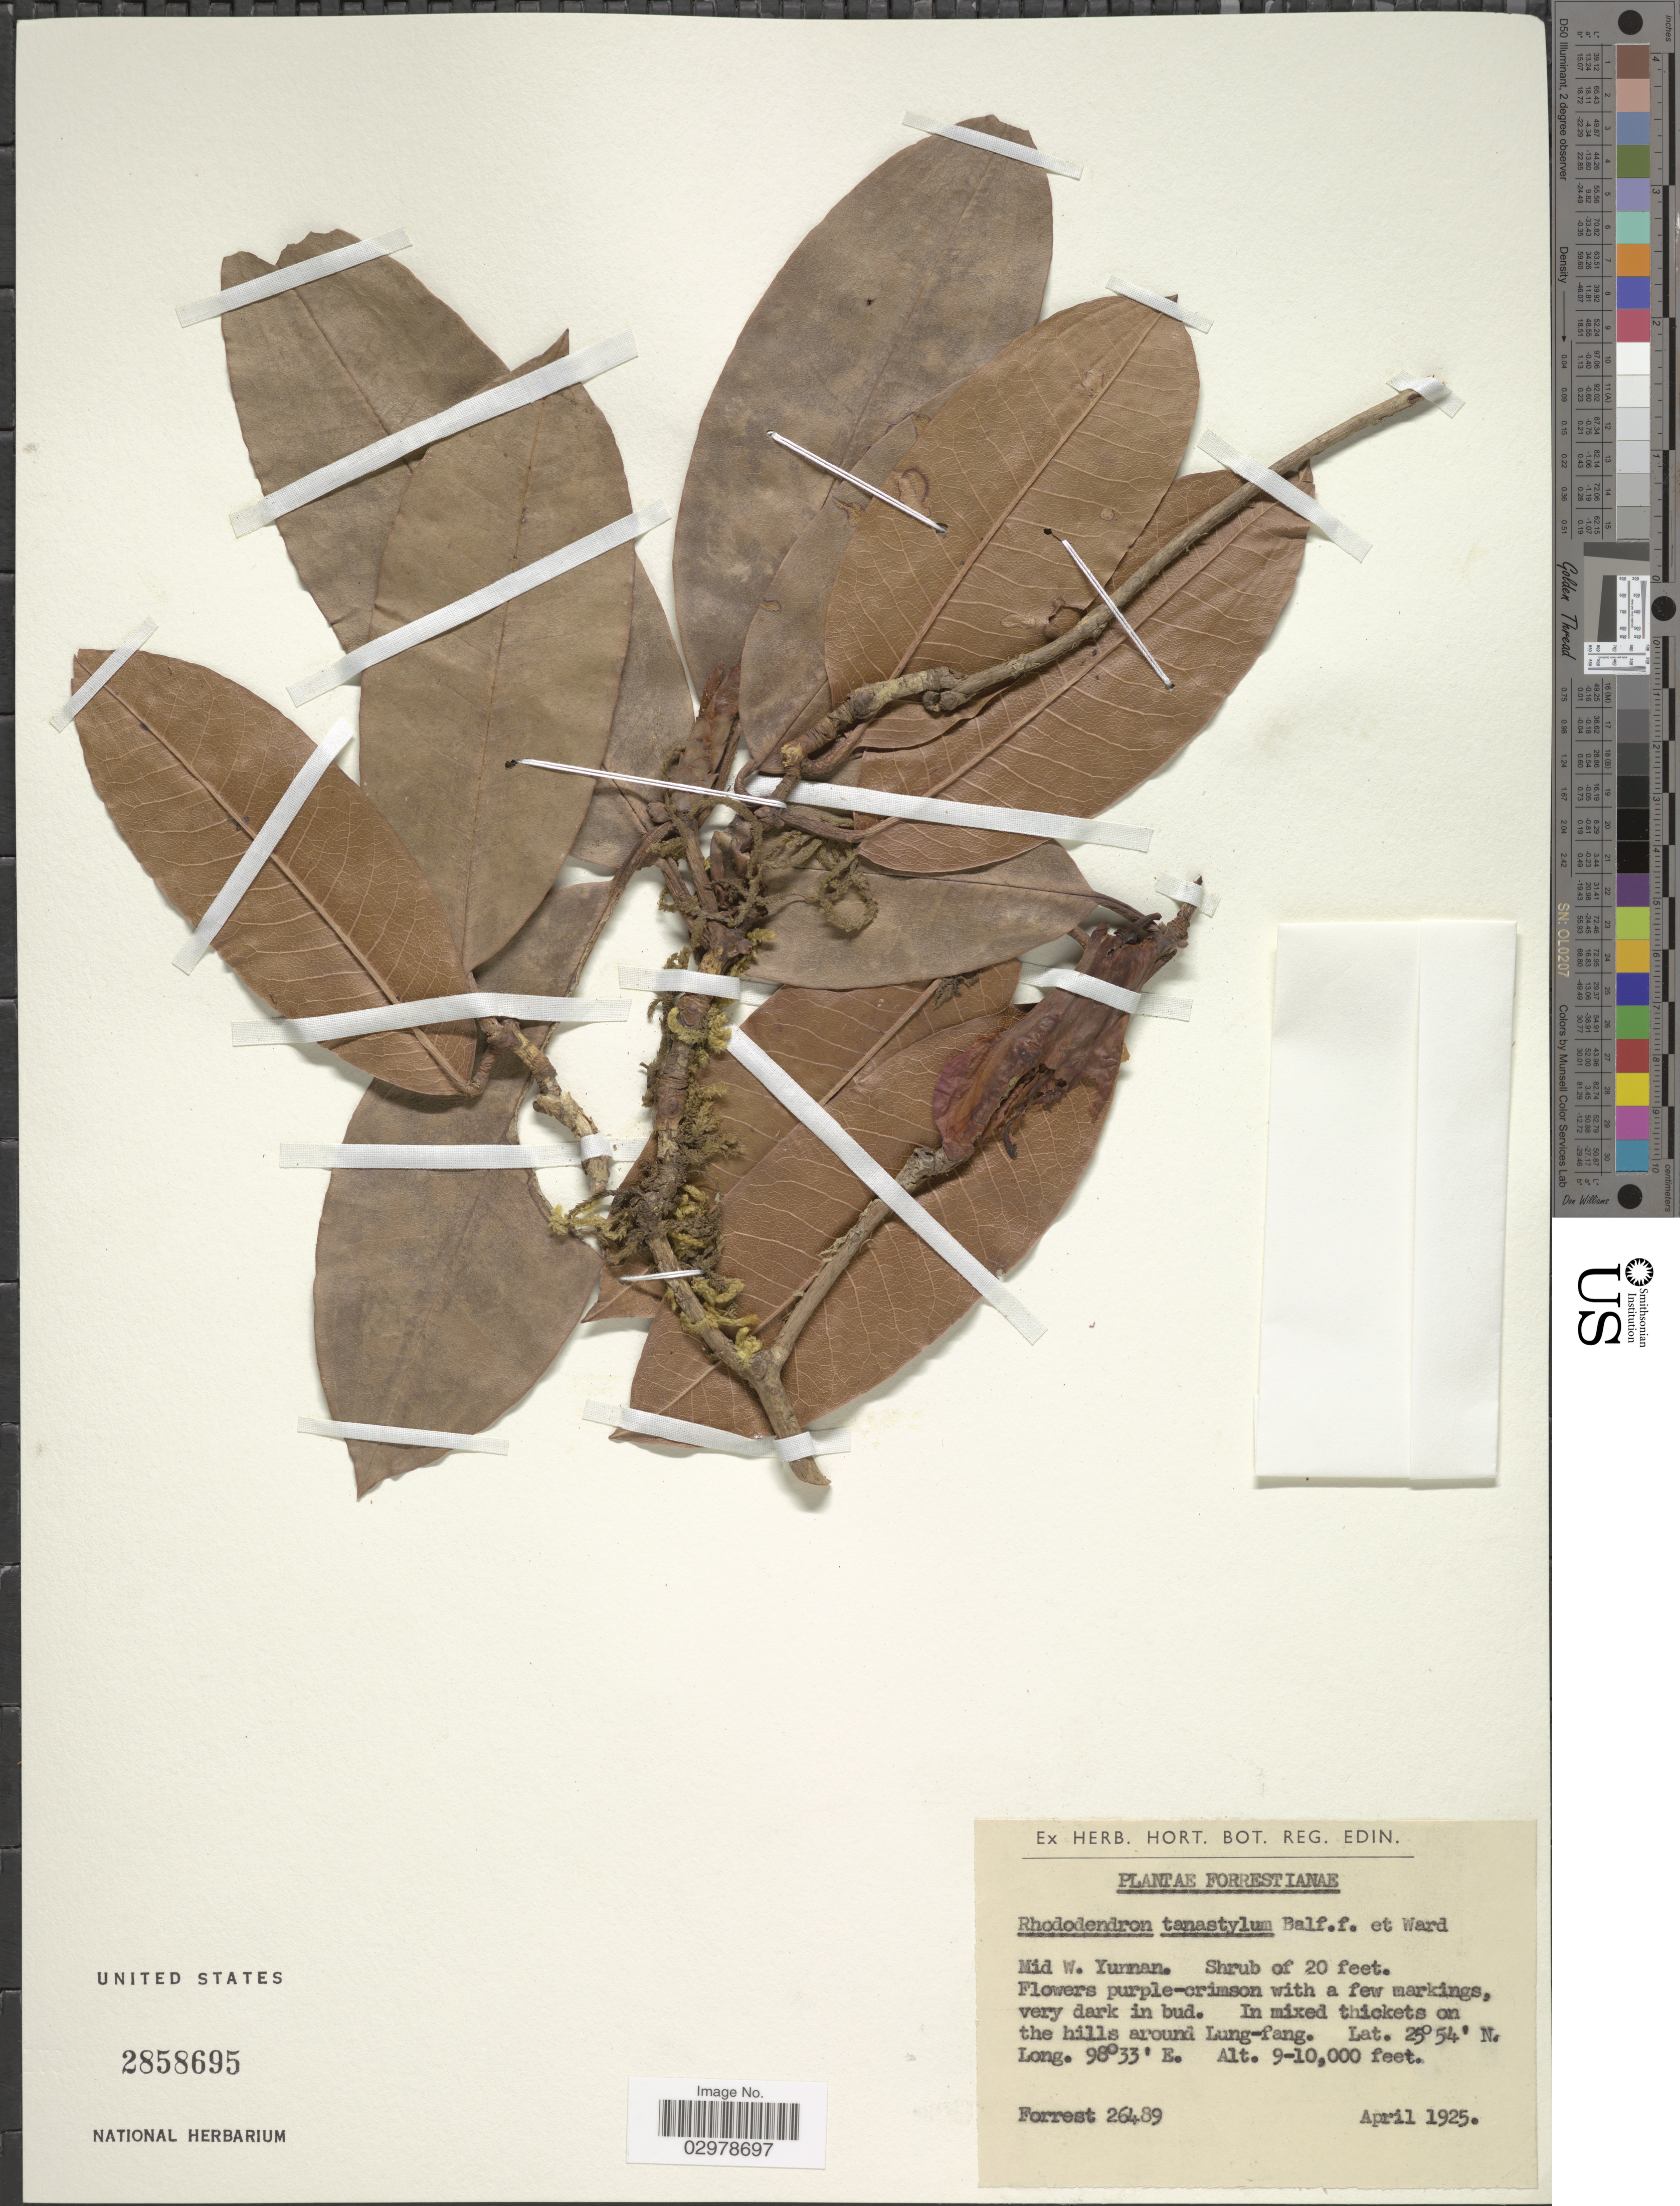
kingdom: Plantae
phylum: Tracheophyta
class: Magnoliopsida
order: Ericales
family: Ericaceae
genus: Rhododendron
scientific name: Rhododendron tanastylum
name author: Balf. f. & Kingdon-Ward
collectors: -. Forrest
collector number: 26489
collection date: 1925-04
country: China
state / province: Yunnan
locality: Mid W. Yunnan. On the hills around Lung-fang.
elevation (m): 2743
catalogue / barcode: US 2858695